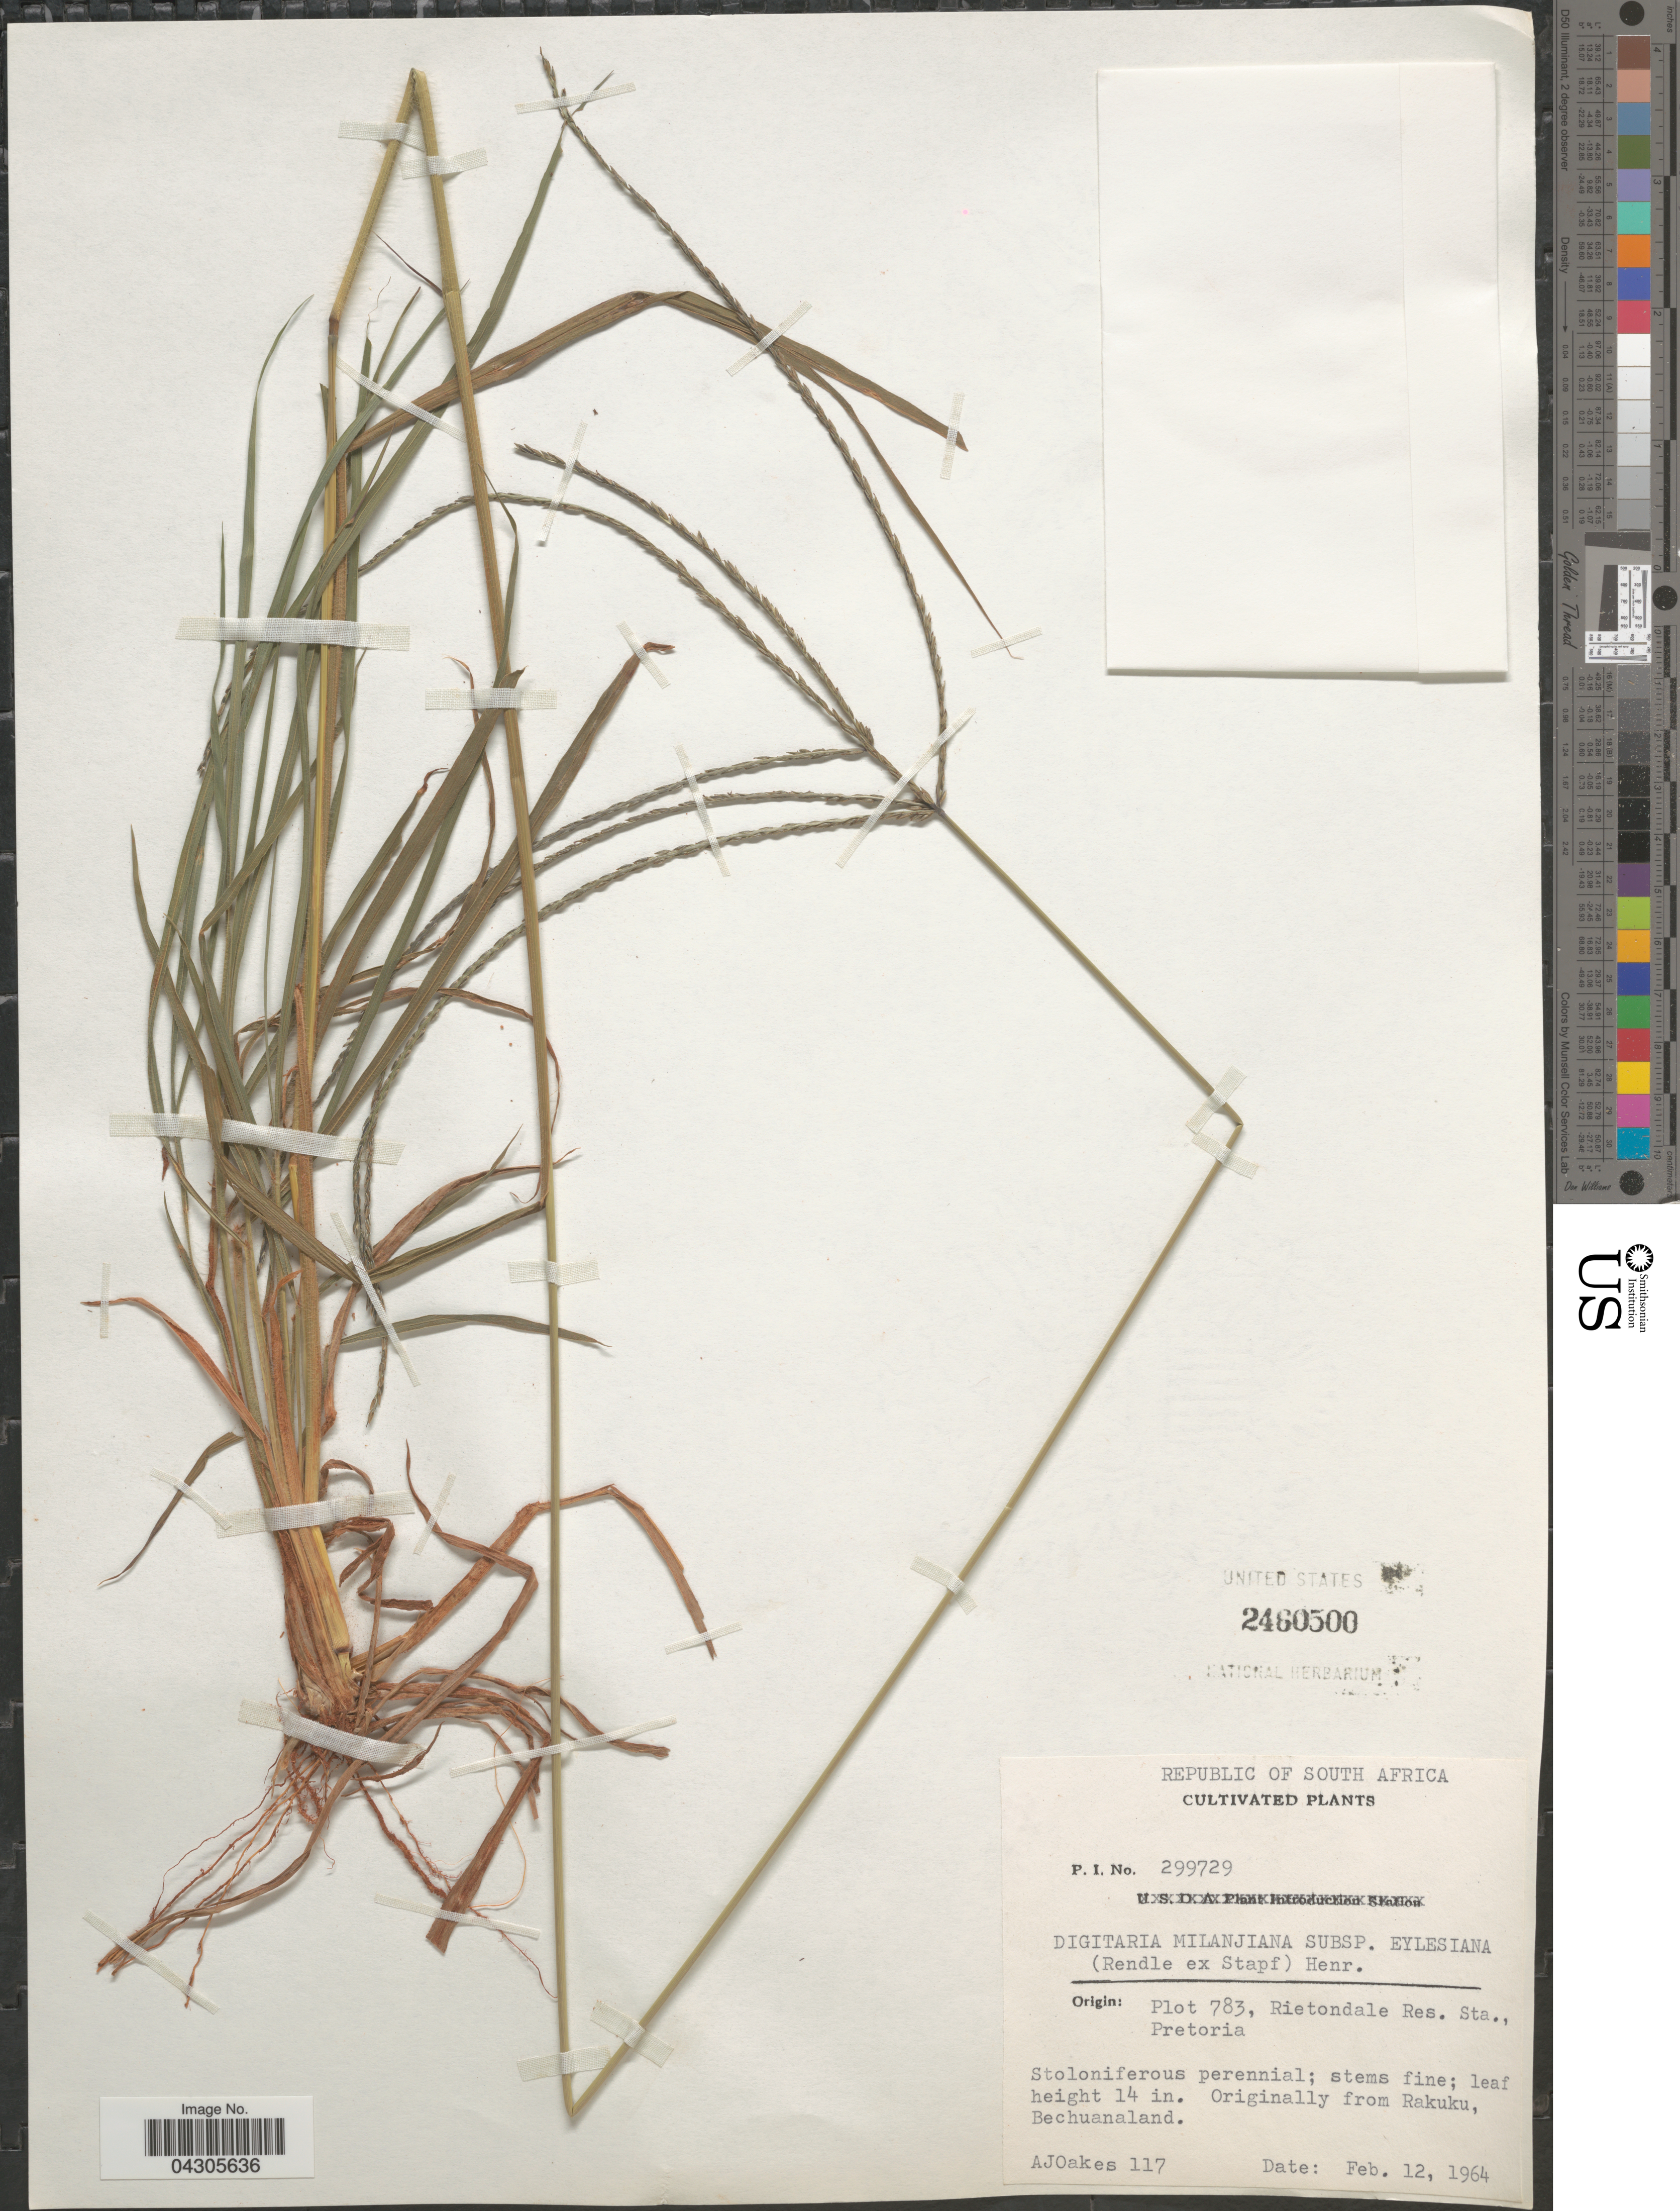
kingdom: Plantae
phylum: Tracheophyta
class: Liliopsida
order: Poales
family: Poaceae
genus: Digitaria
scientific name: Digitaria milanjiana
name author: (Rendle) Stapf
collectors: A. Oakes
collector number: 117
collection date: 1964-02-12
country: South Africa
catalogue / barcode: US 2460500